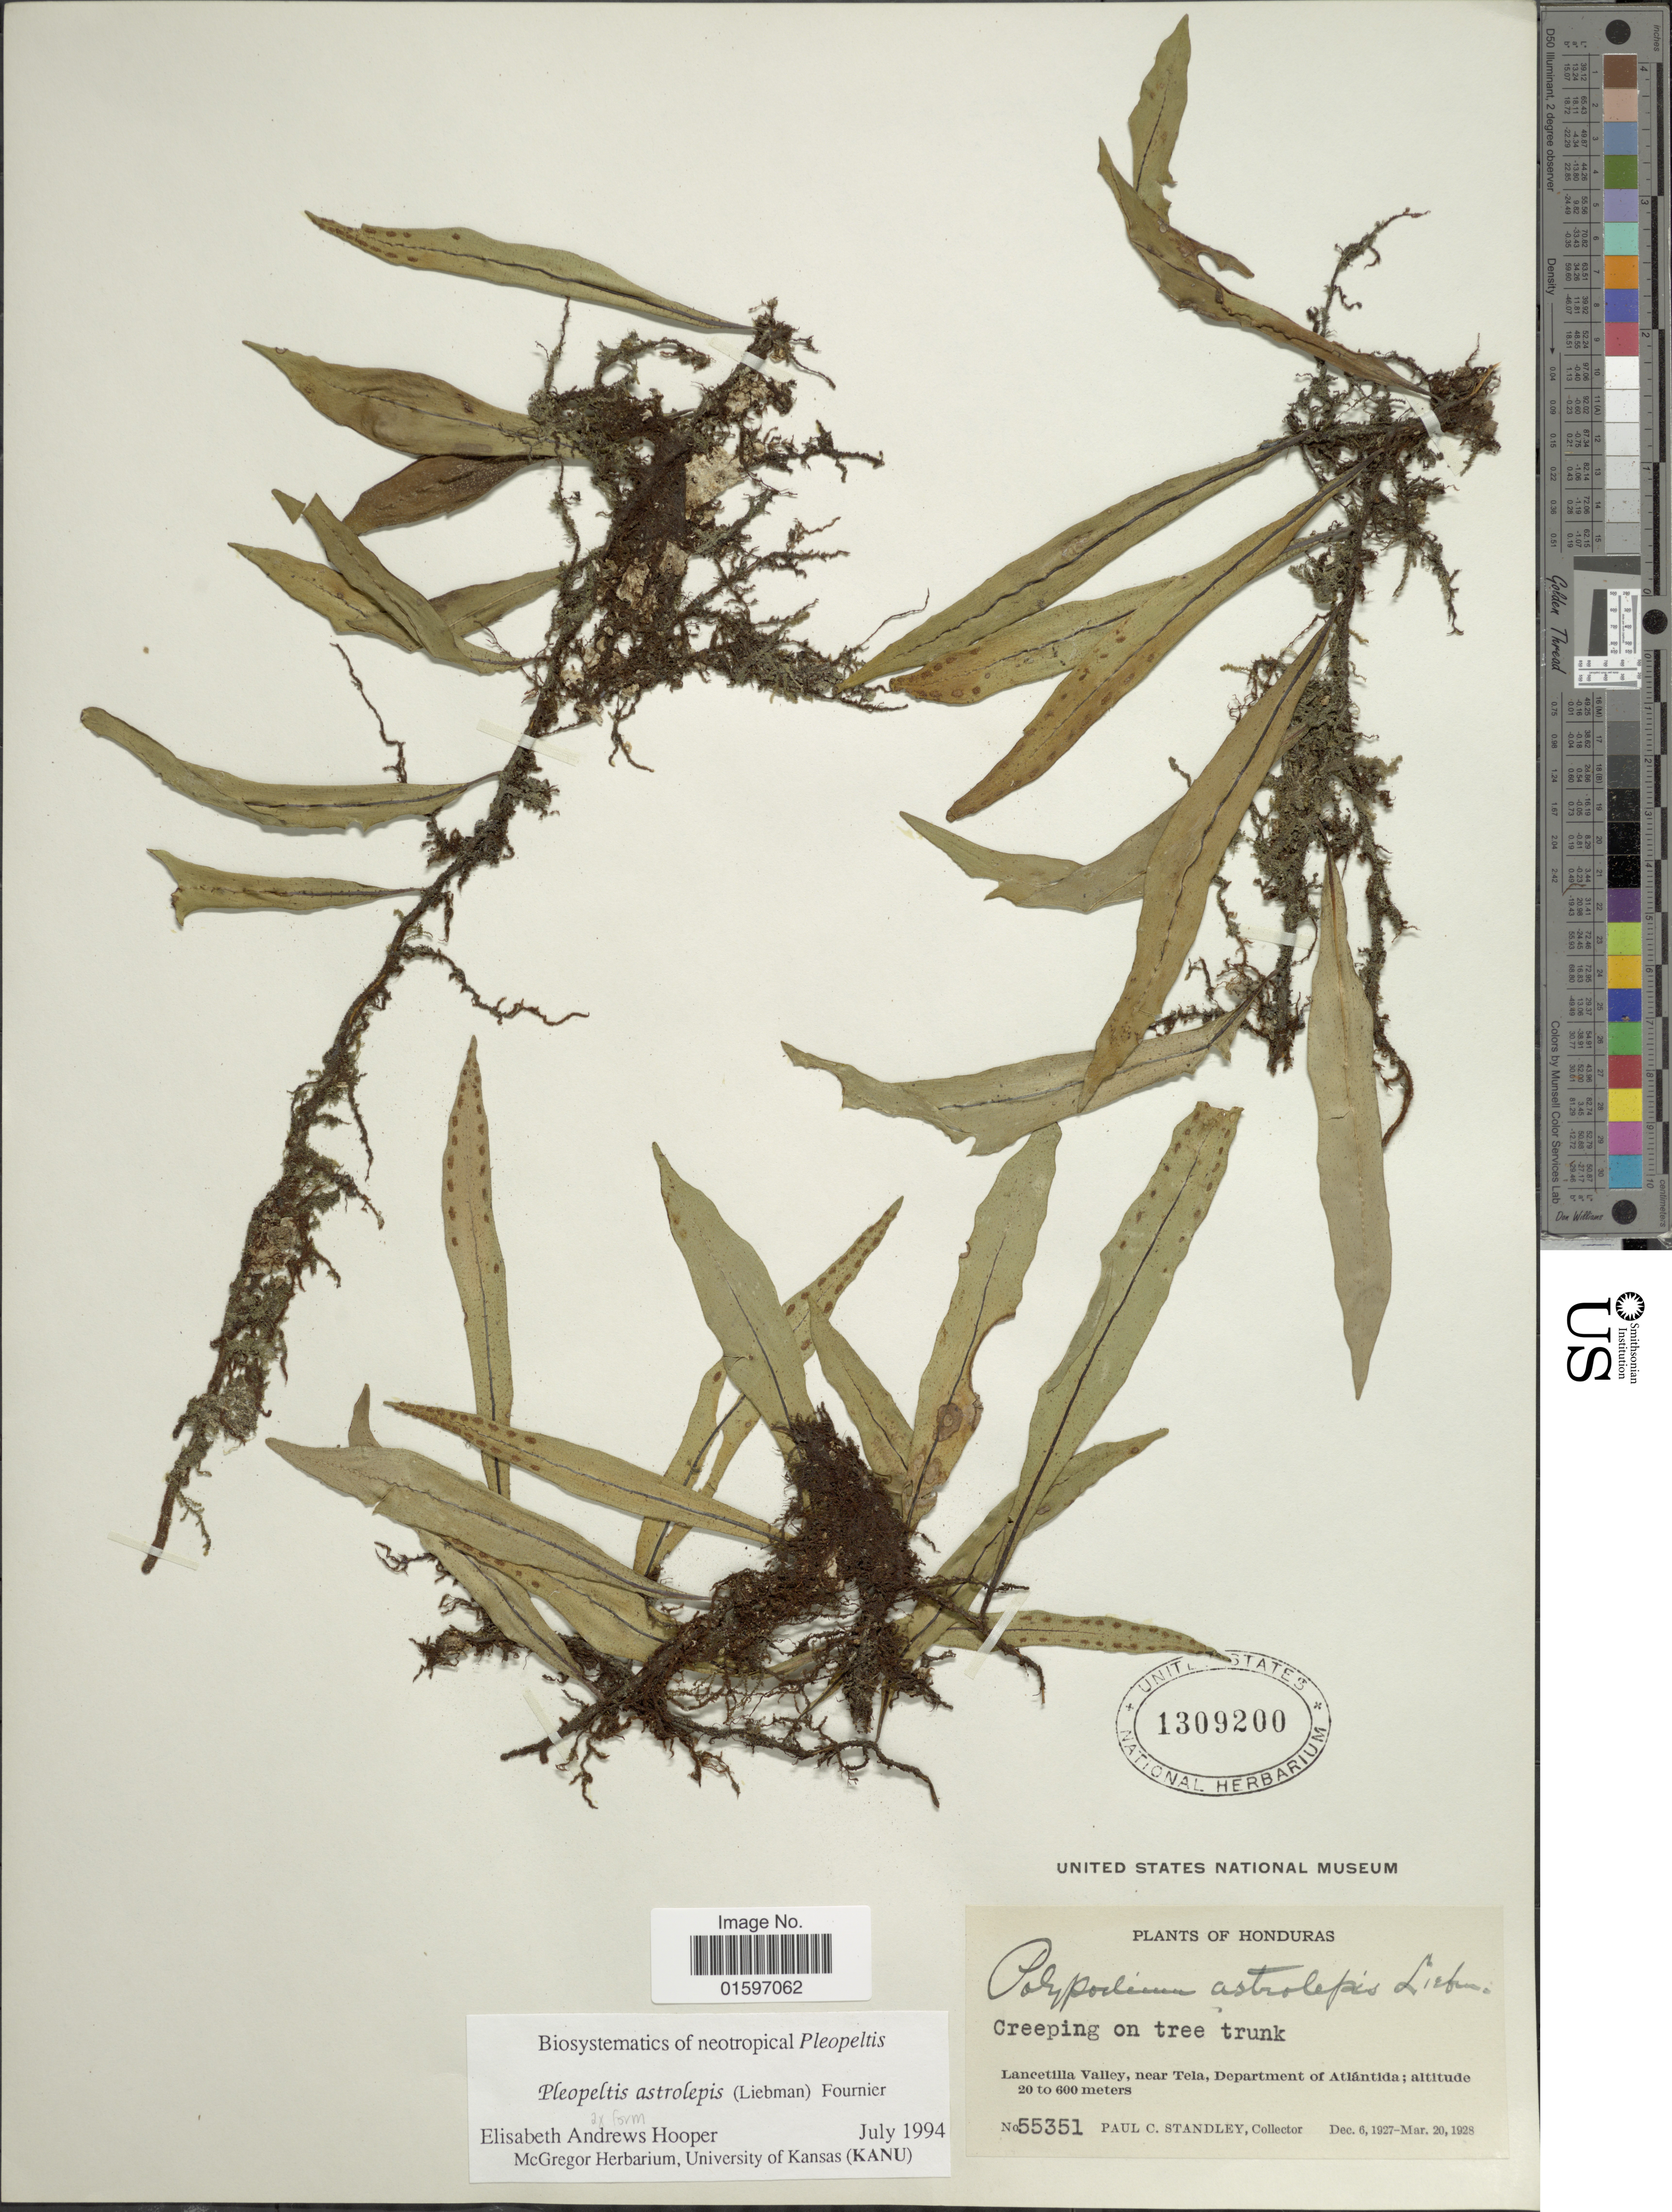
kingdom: Plantae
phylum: Tracheophyta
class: Polypodiopsida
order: Polypodiales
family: Polypodiaceae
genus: Pleopeltis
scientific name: Pleopeltis astrolepis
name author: (Liebm.) E. Fourn.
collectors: P. C. Standley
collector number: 55351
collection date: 1927-12-06/1928-03-20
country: Honduras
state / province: Atlántida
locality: Lancetilla Valley, near Tela, Department of Atlántida.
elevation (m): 20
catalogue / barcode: US 1309200